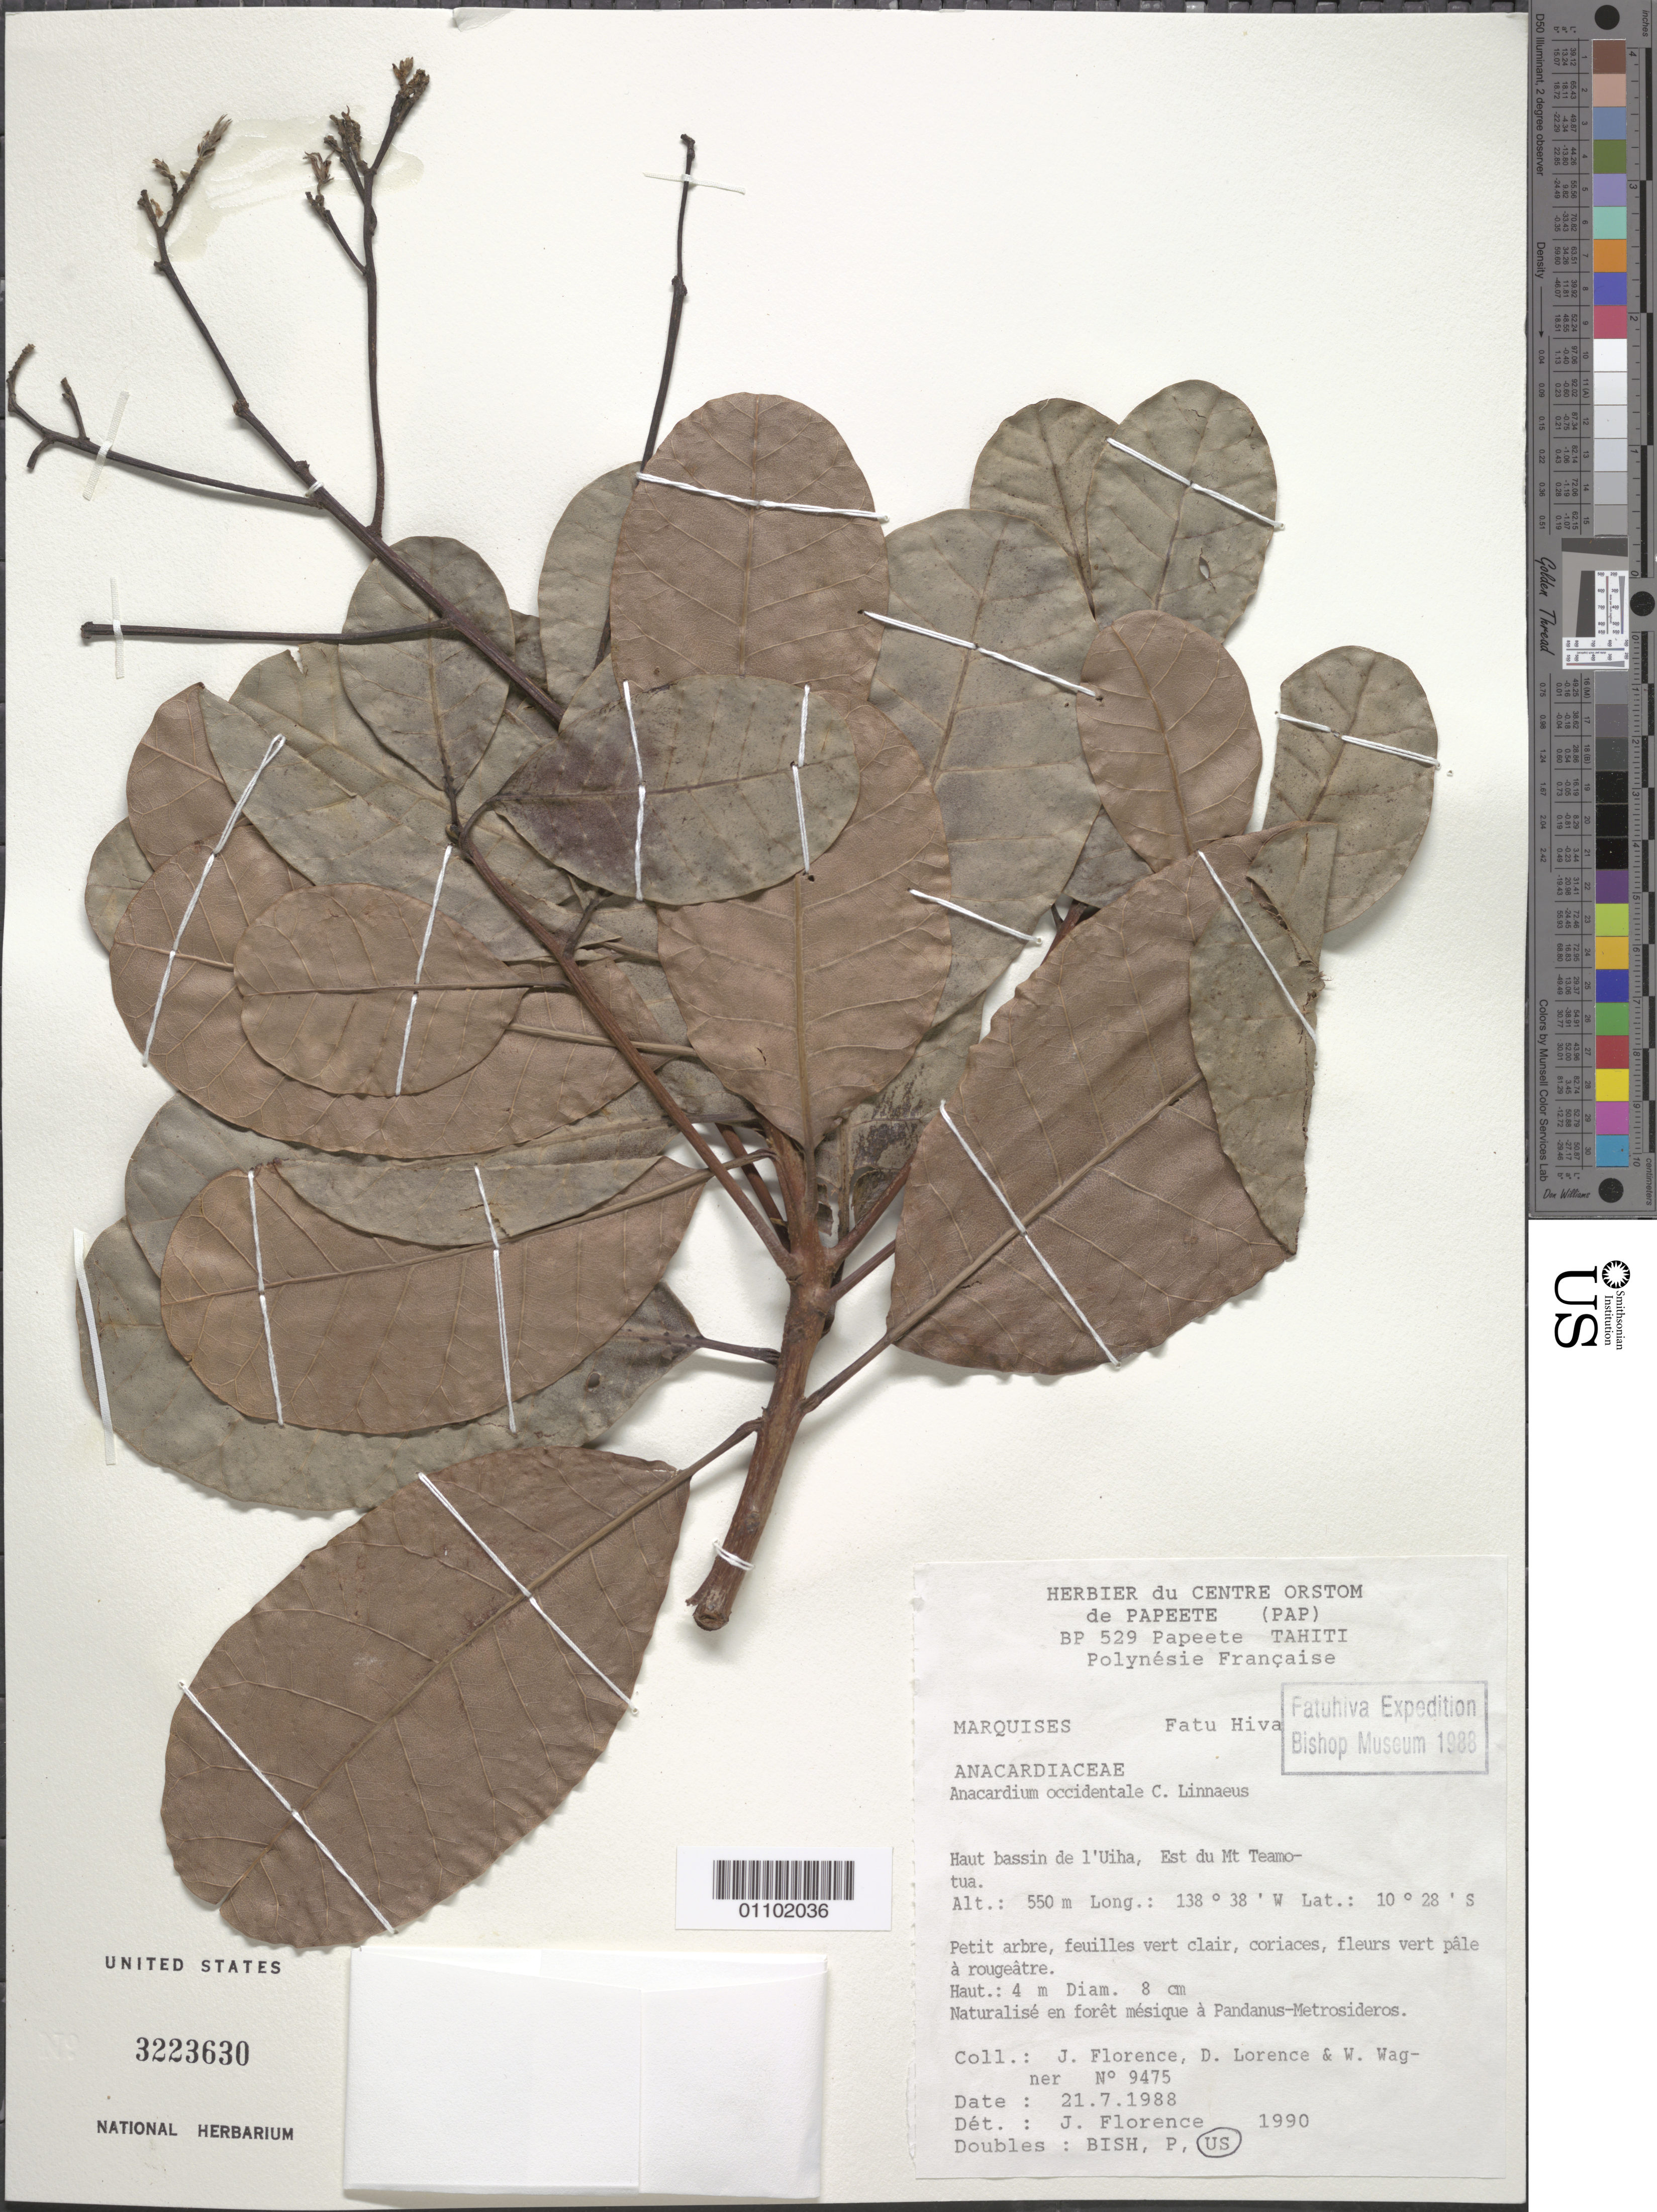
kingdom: Plantae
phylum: Tracheophyta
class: Magnoliopsida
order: Sapindales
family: Anacardiaceae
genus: Anacardium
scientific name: Anacardium occidentale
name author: L.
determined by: Florence, J.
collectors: J. Florence, D. Lorence & W. L. Wagner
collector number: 9475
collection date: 1988-07-21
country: French Polynesia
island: Fatu Hiva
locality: Haut bassin de l'Uiha, E du Mt. Teamotua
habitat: Naturalisée en forêt mésique à Pandanus, Metrosideros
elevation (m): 550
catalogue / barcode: US 3223630